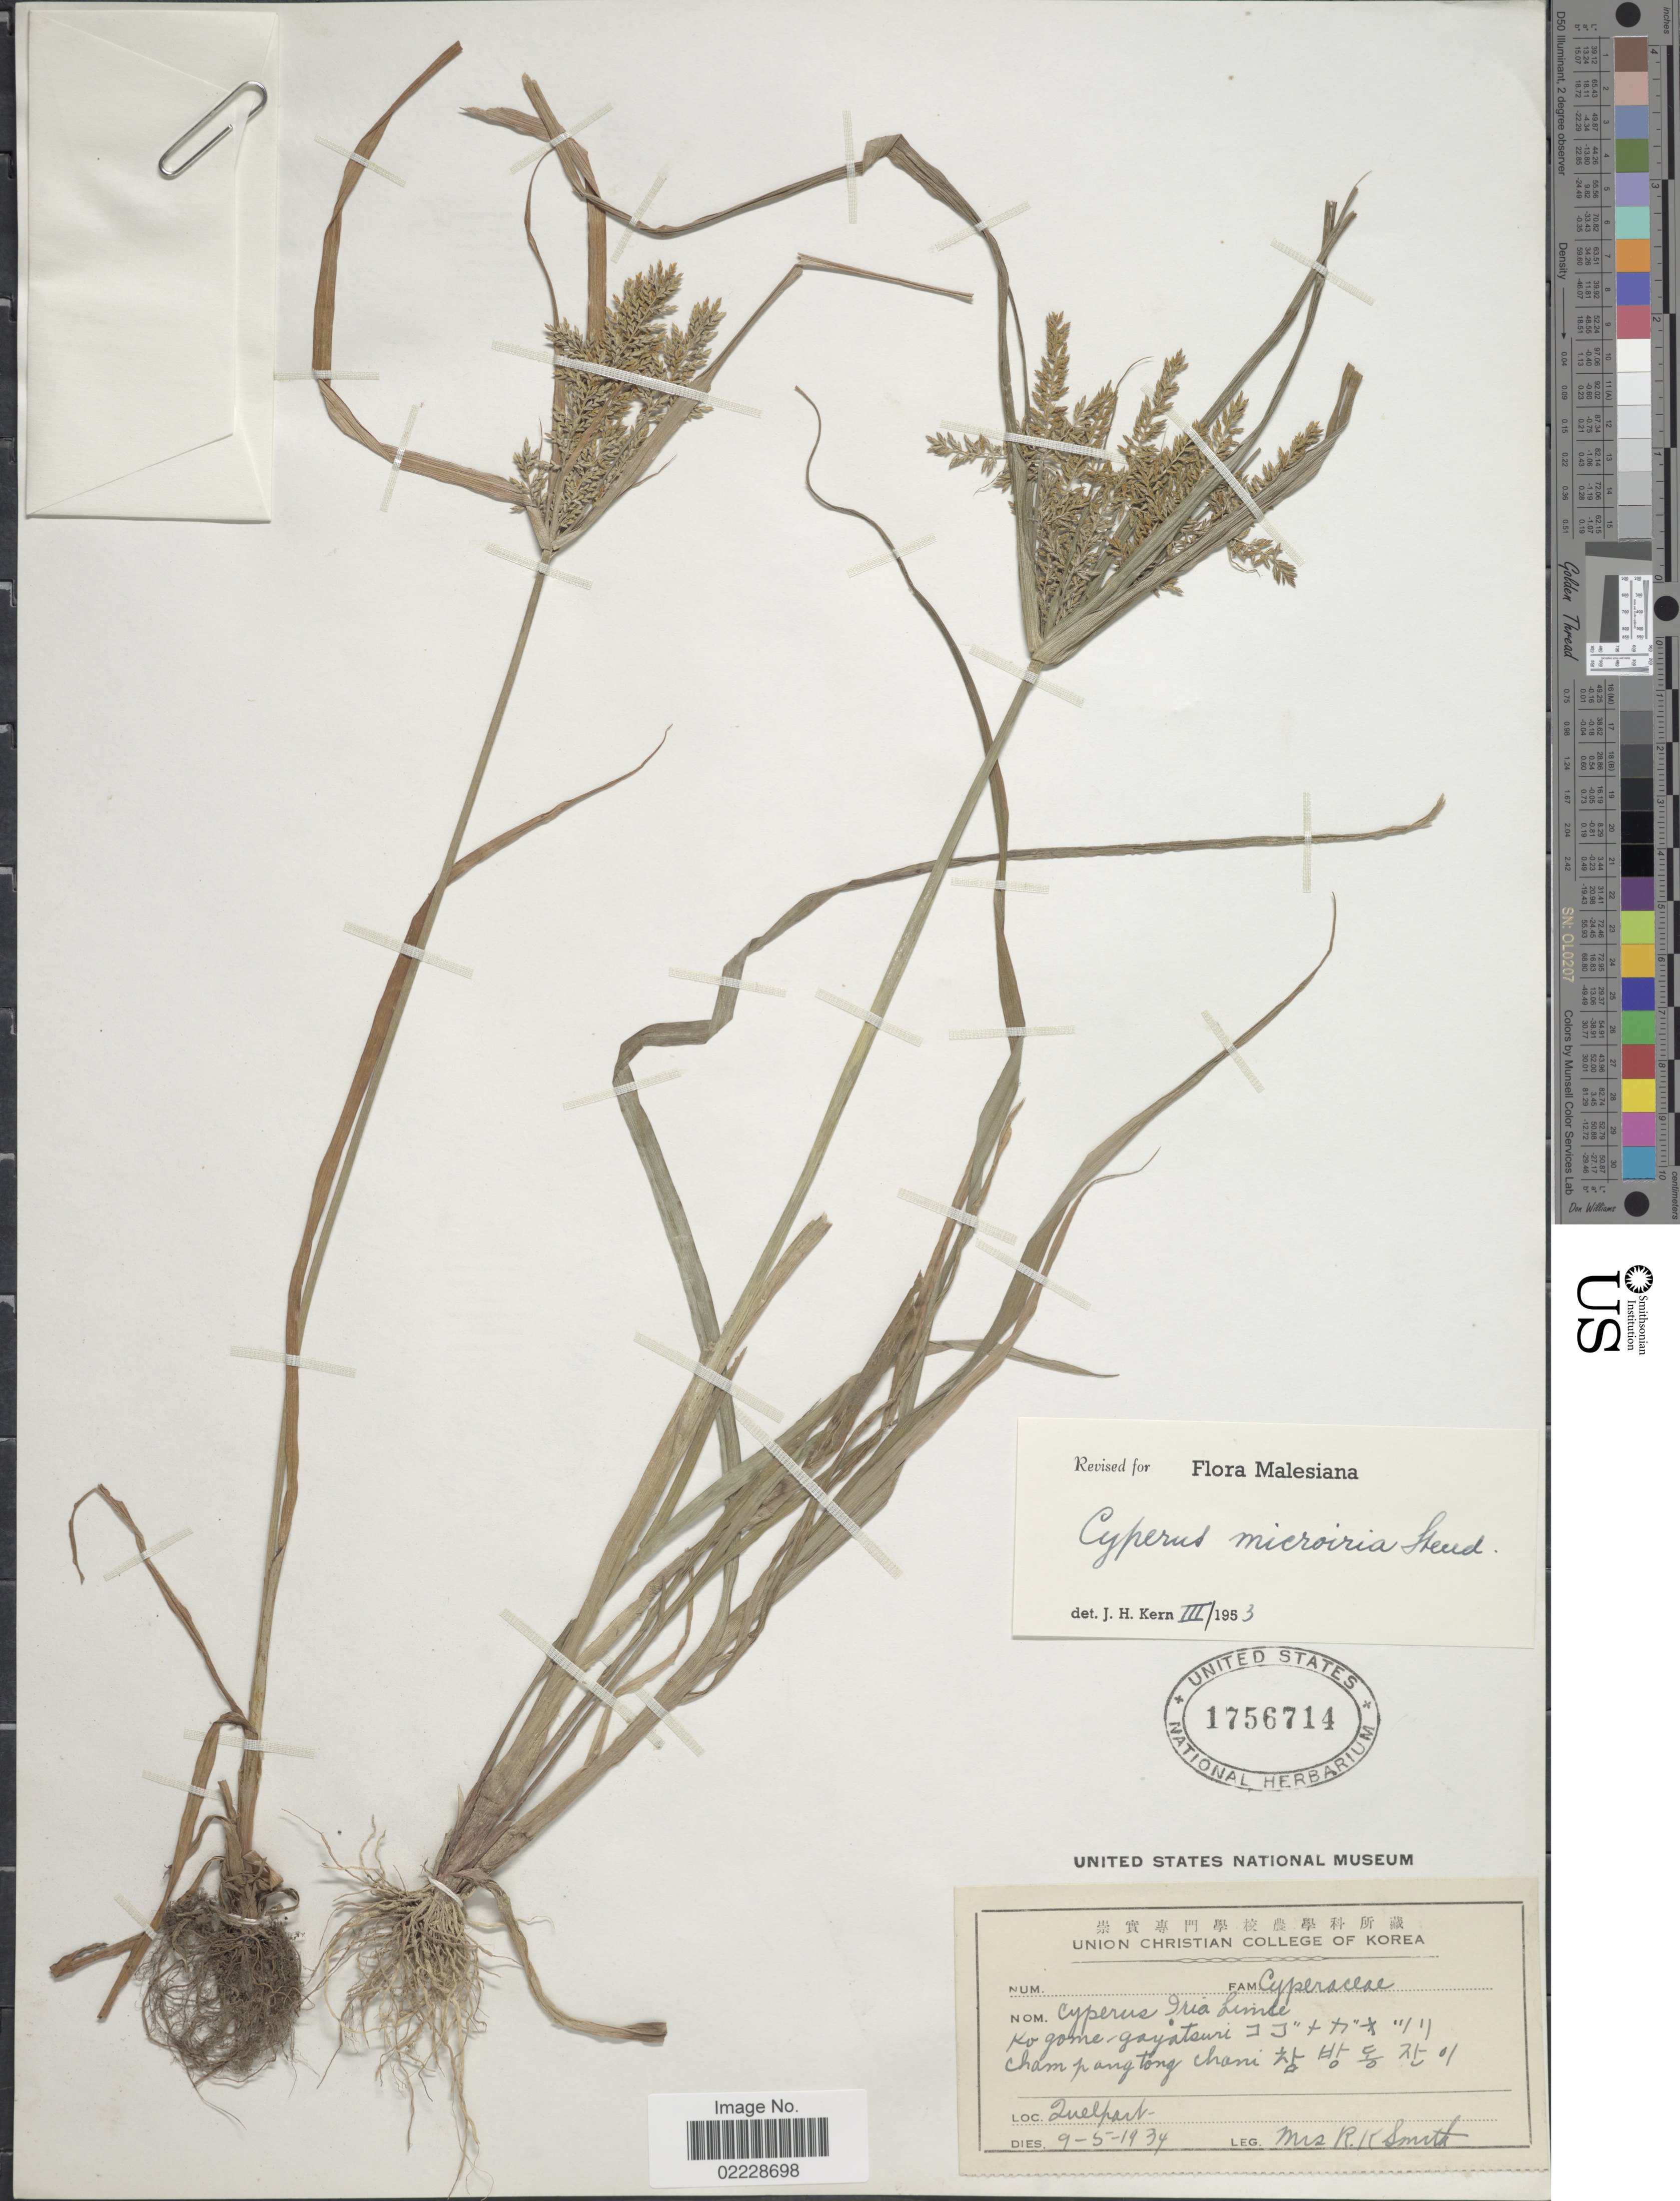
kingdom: Plantae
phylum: Tracheophyta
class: Liliopsida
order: Poales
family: Cyperaceae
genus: Cyperus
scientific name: Cyperus microiria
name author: Steud.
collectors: R. Smith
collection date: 1934-05-09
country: South Korea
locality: Quelpart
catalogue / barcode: US 1756714